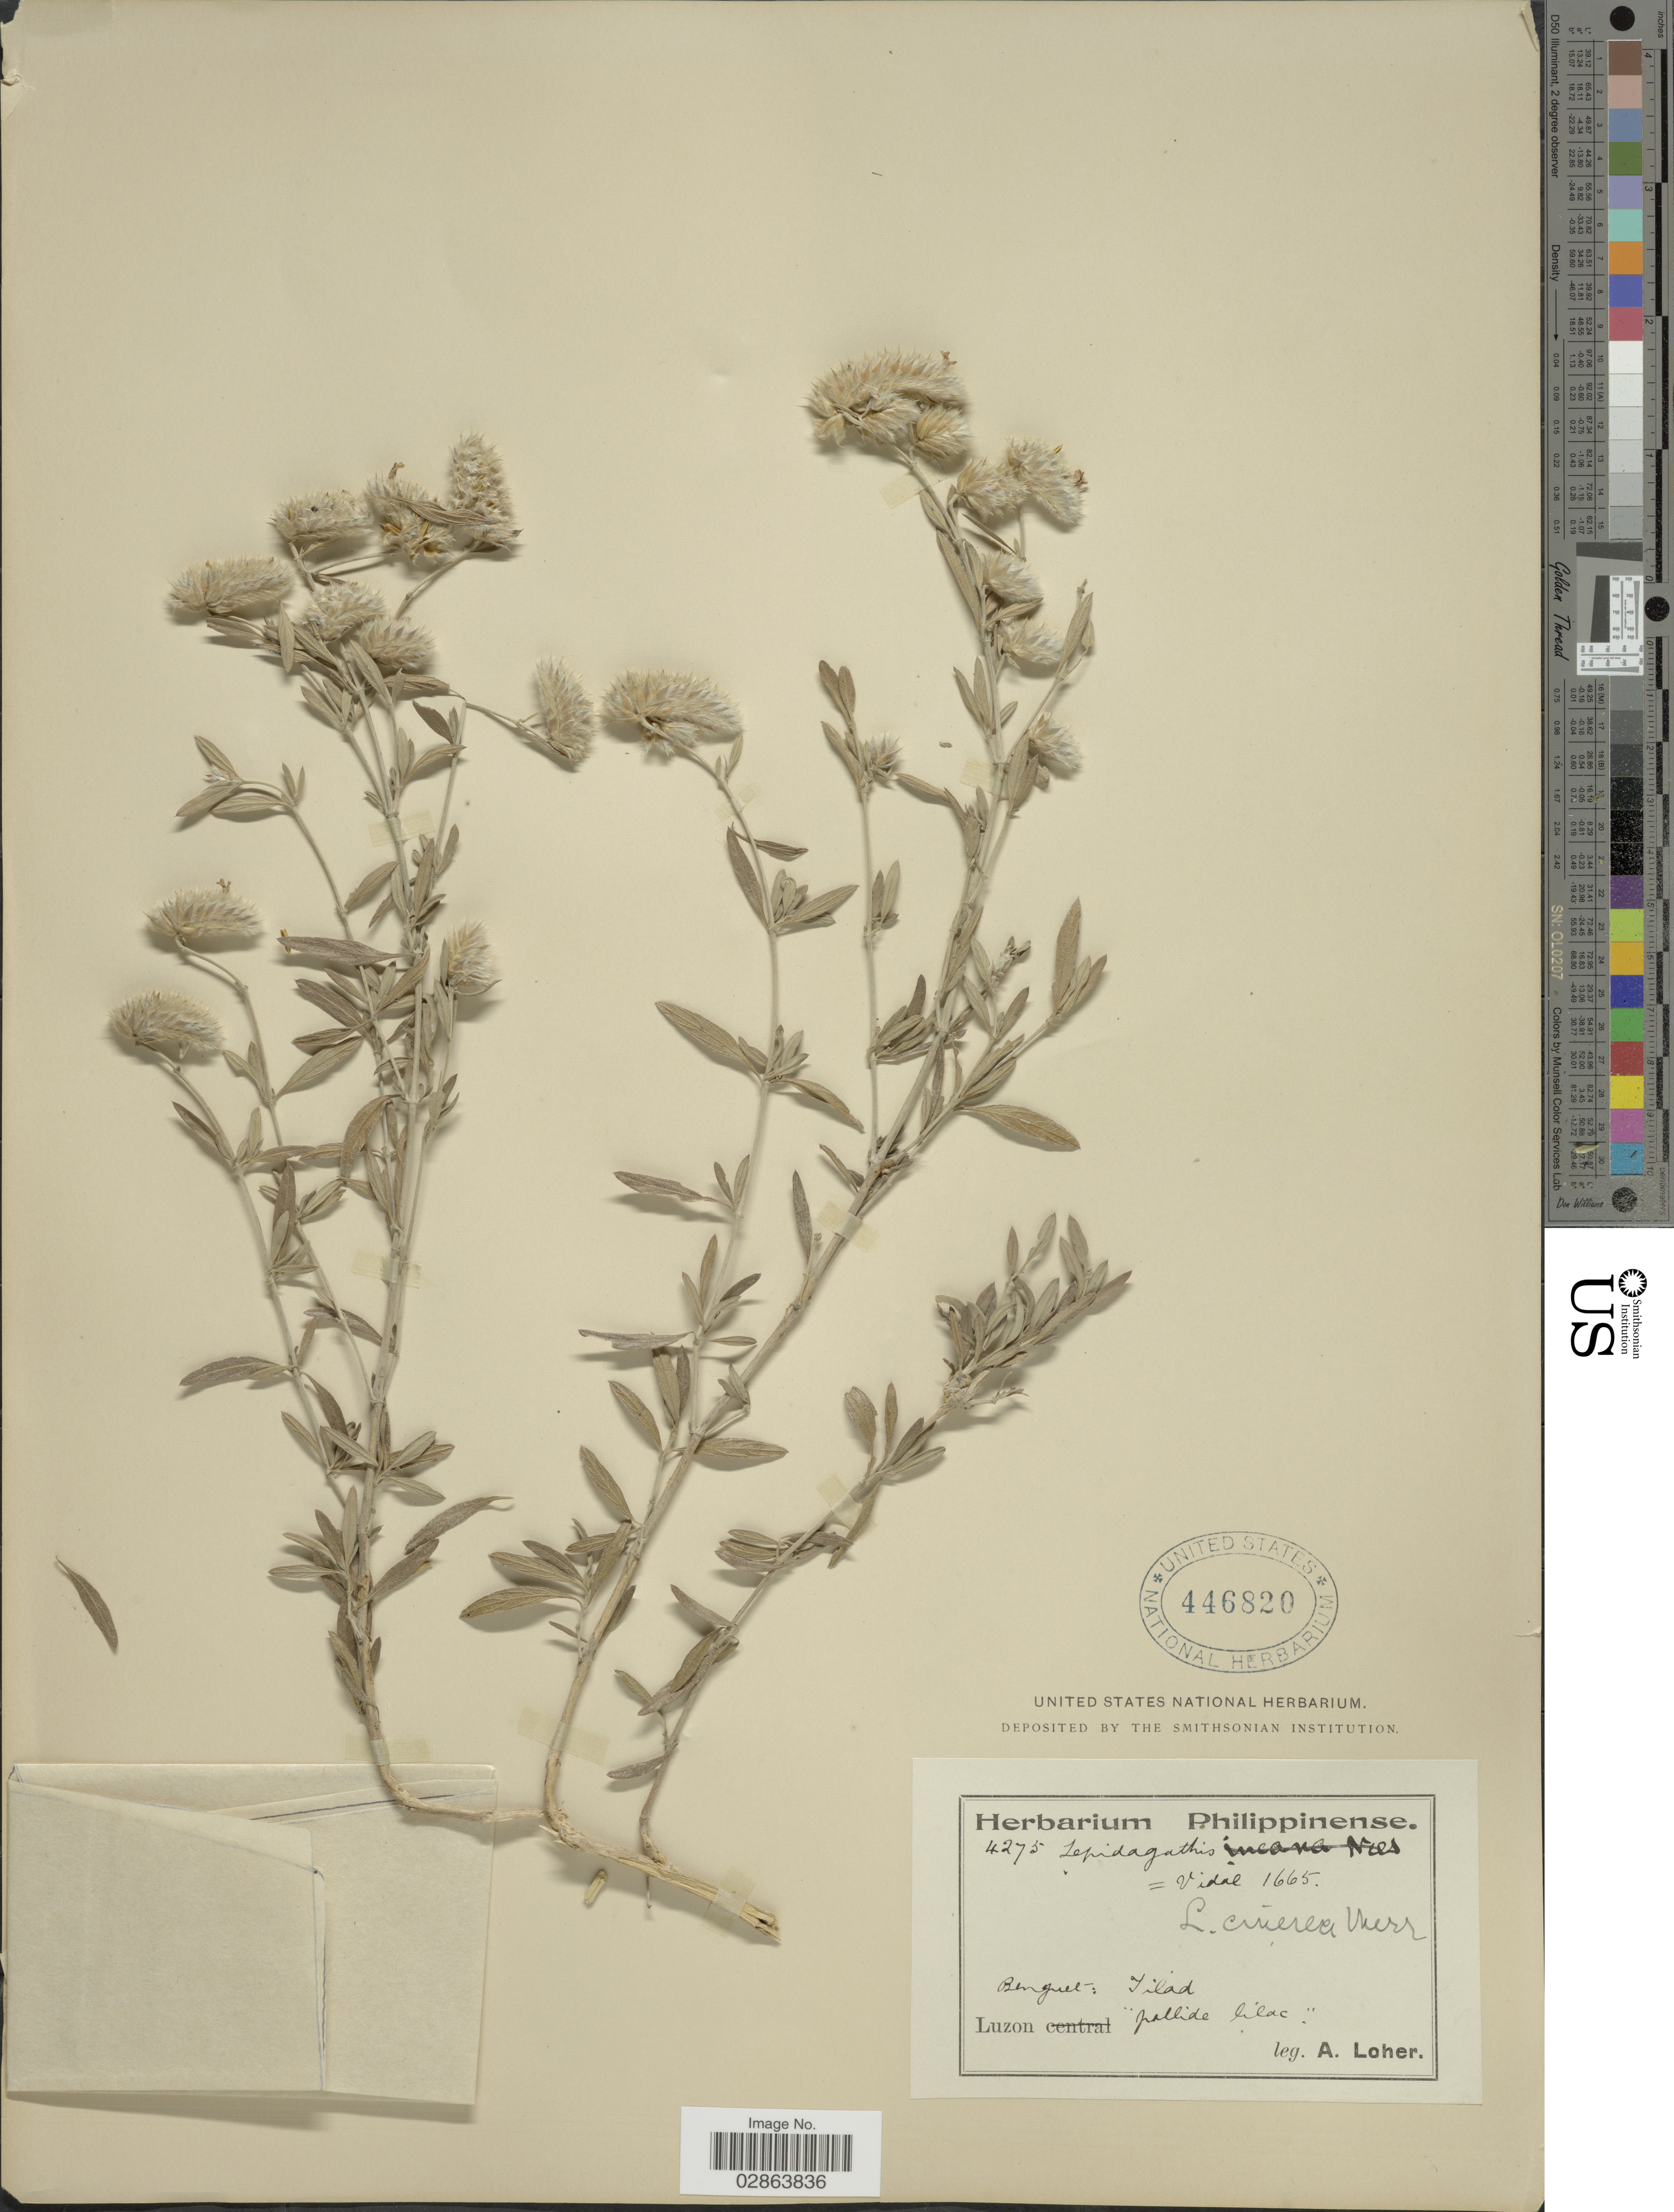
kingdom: Plantae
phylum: Tracheophyta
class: Magnoliopsida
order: Lamiales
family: Acanthaceae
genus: Lepidagathis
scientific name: Lepidagathis cinerea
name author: Merr.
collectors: A. Loher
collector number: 4275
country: Philippines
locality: Luzon, Benguet: Tilad.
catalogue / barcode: US 446820